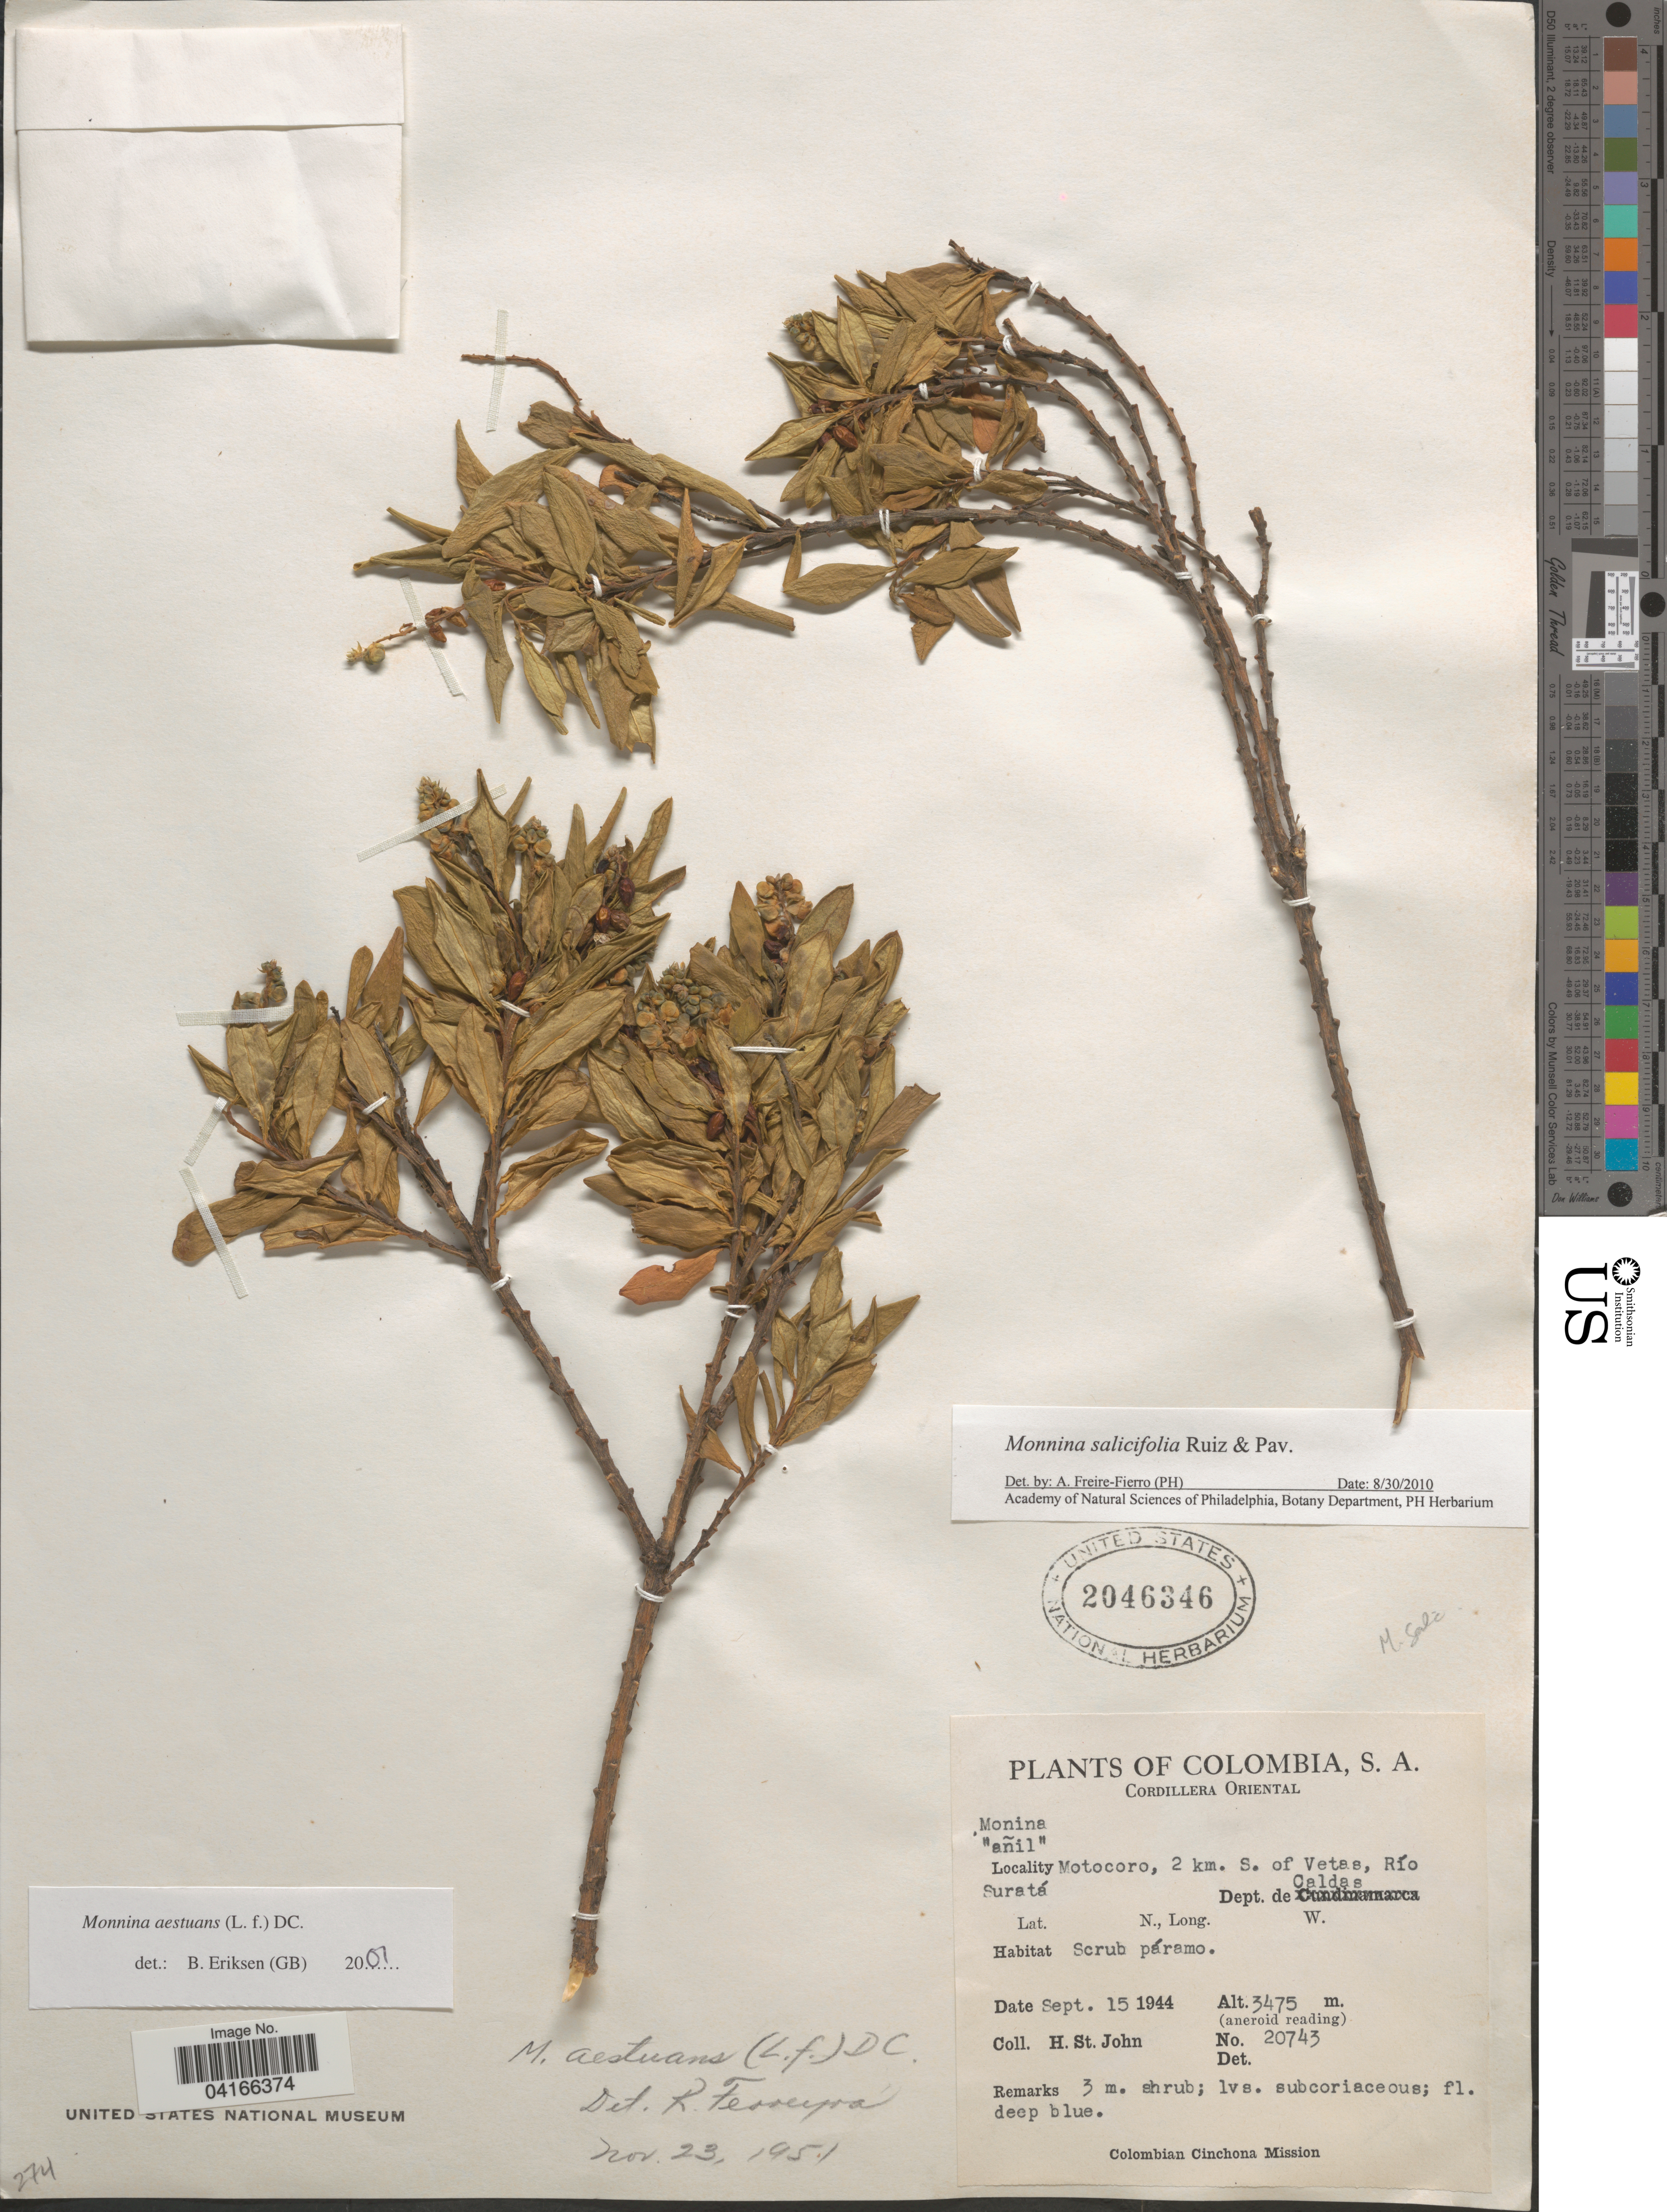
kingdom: Plantae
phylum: Tracheophyta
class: Magnoliopsida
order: Fabales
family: Polygalaceae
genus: Monnina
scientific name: Monnina salicifolia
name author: Ruiz & Pav.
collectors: H. St. John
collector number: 20743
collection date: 1944-09-15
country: Colombia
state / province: Caldas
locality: Cordillera Oriental. Motocoro, 2 km. S. of Vetas, Río Suratá. Dept. de Caldas.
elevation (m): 3475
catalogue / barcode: US 2046346